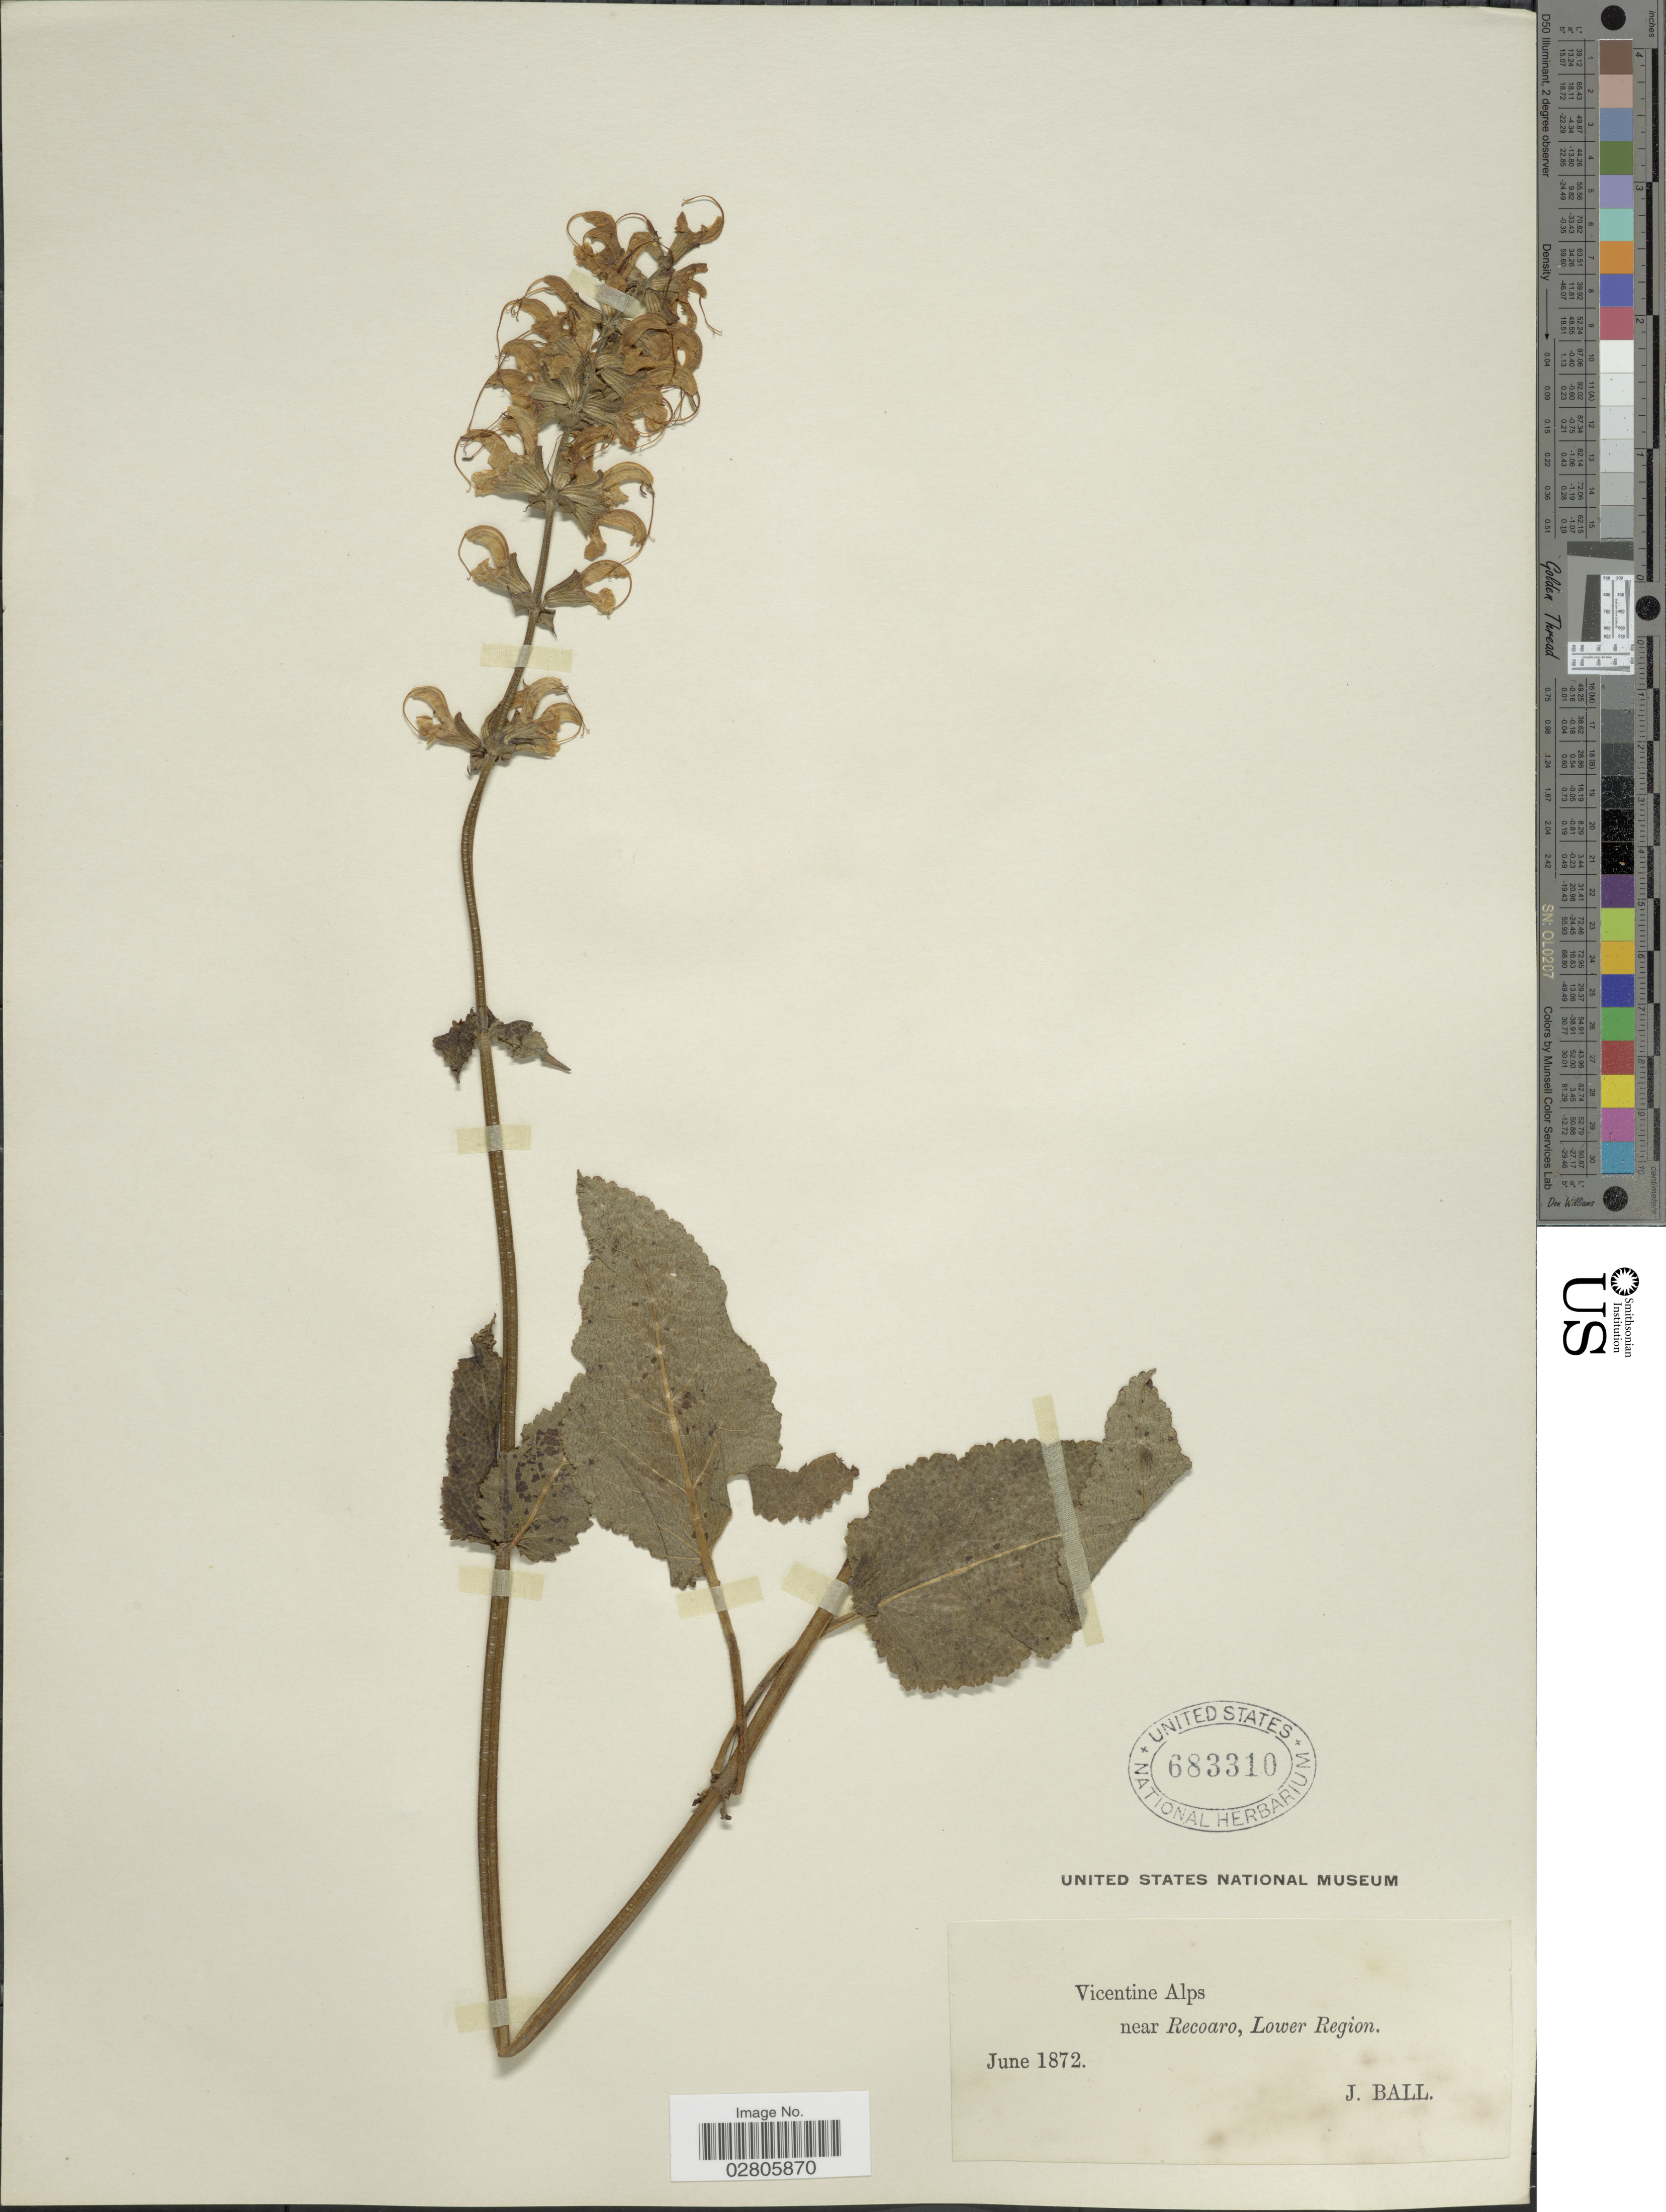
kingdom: Plantae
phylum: Tracheophyta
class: Magnoliopsida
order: Lamiales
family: Lamiaceae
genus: Salvia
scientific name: Salvia sp.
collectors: J. Ball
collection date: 1872-06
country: Italy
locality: Vicentine Alps near Recoaro, Lower Region.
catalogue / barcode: US 683310